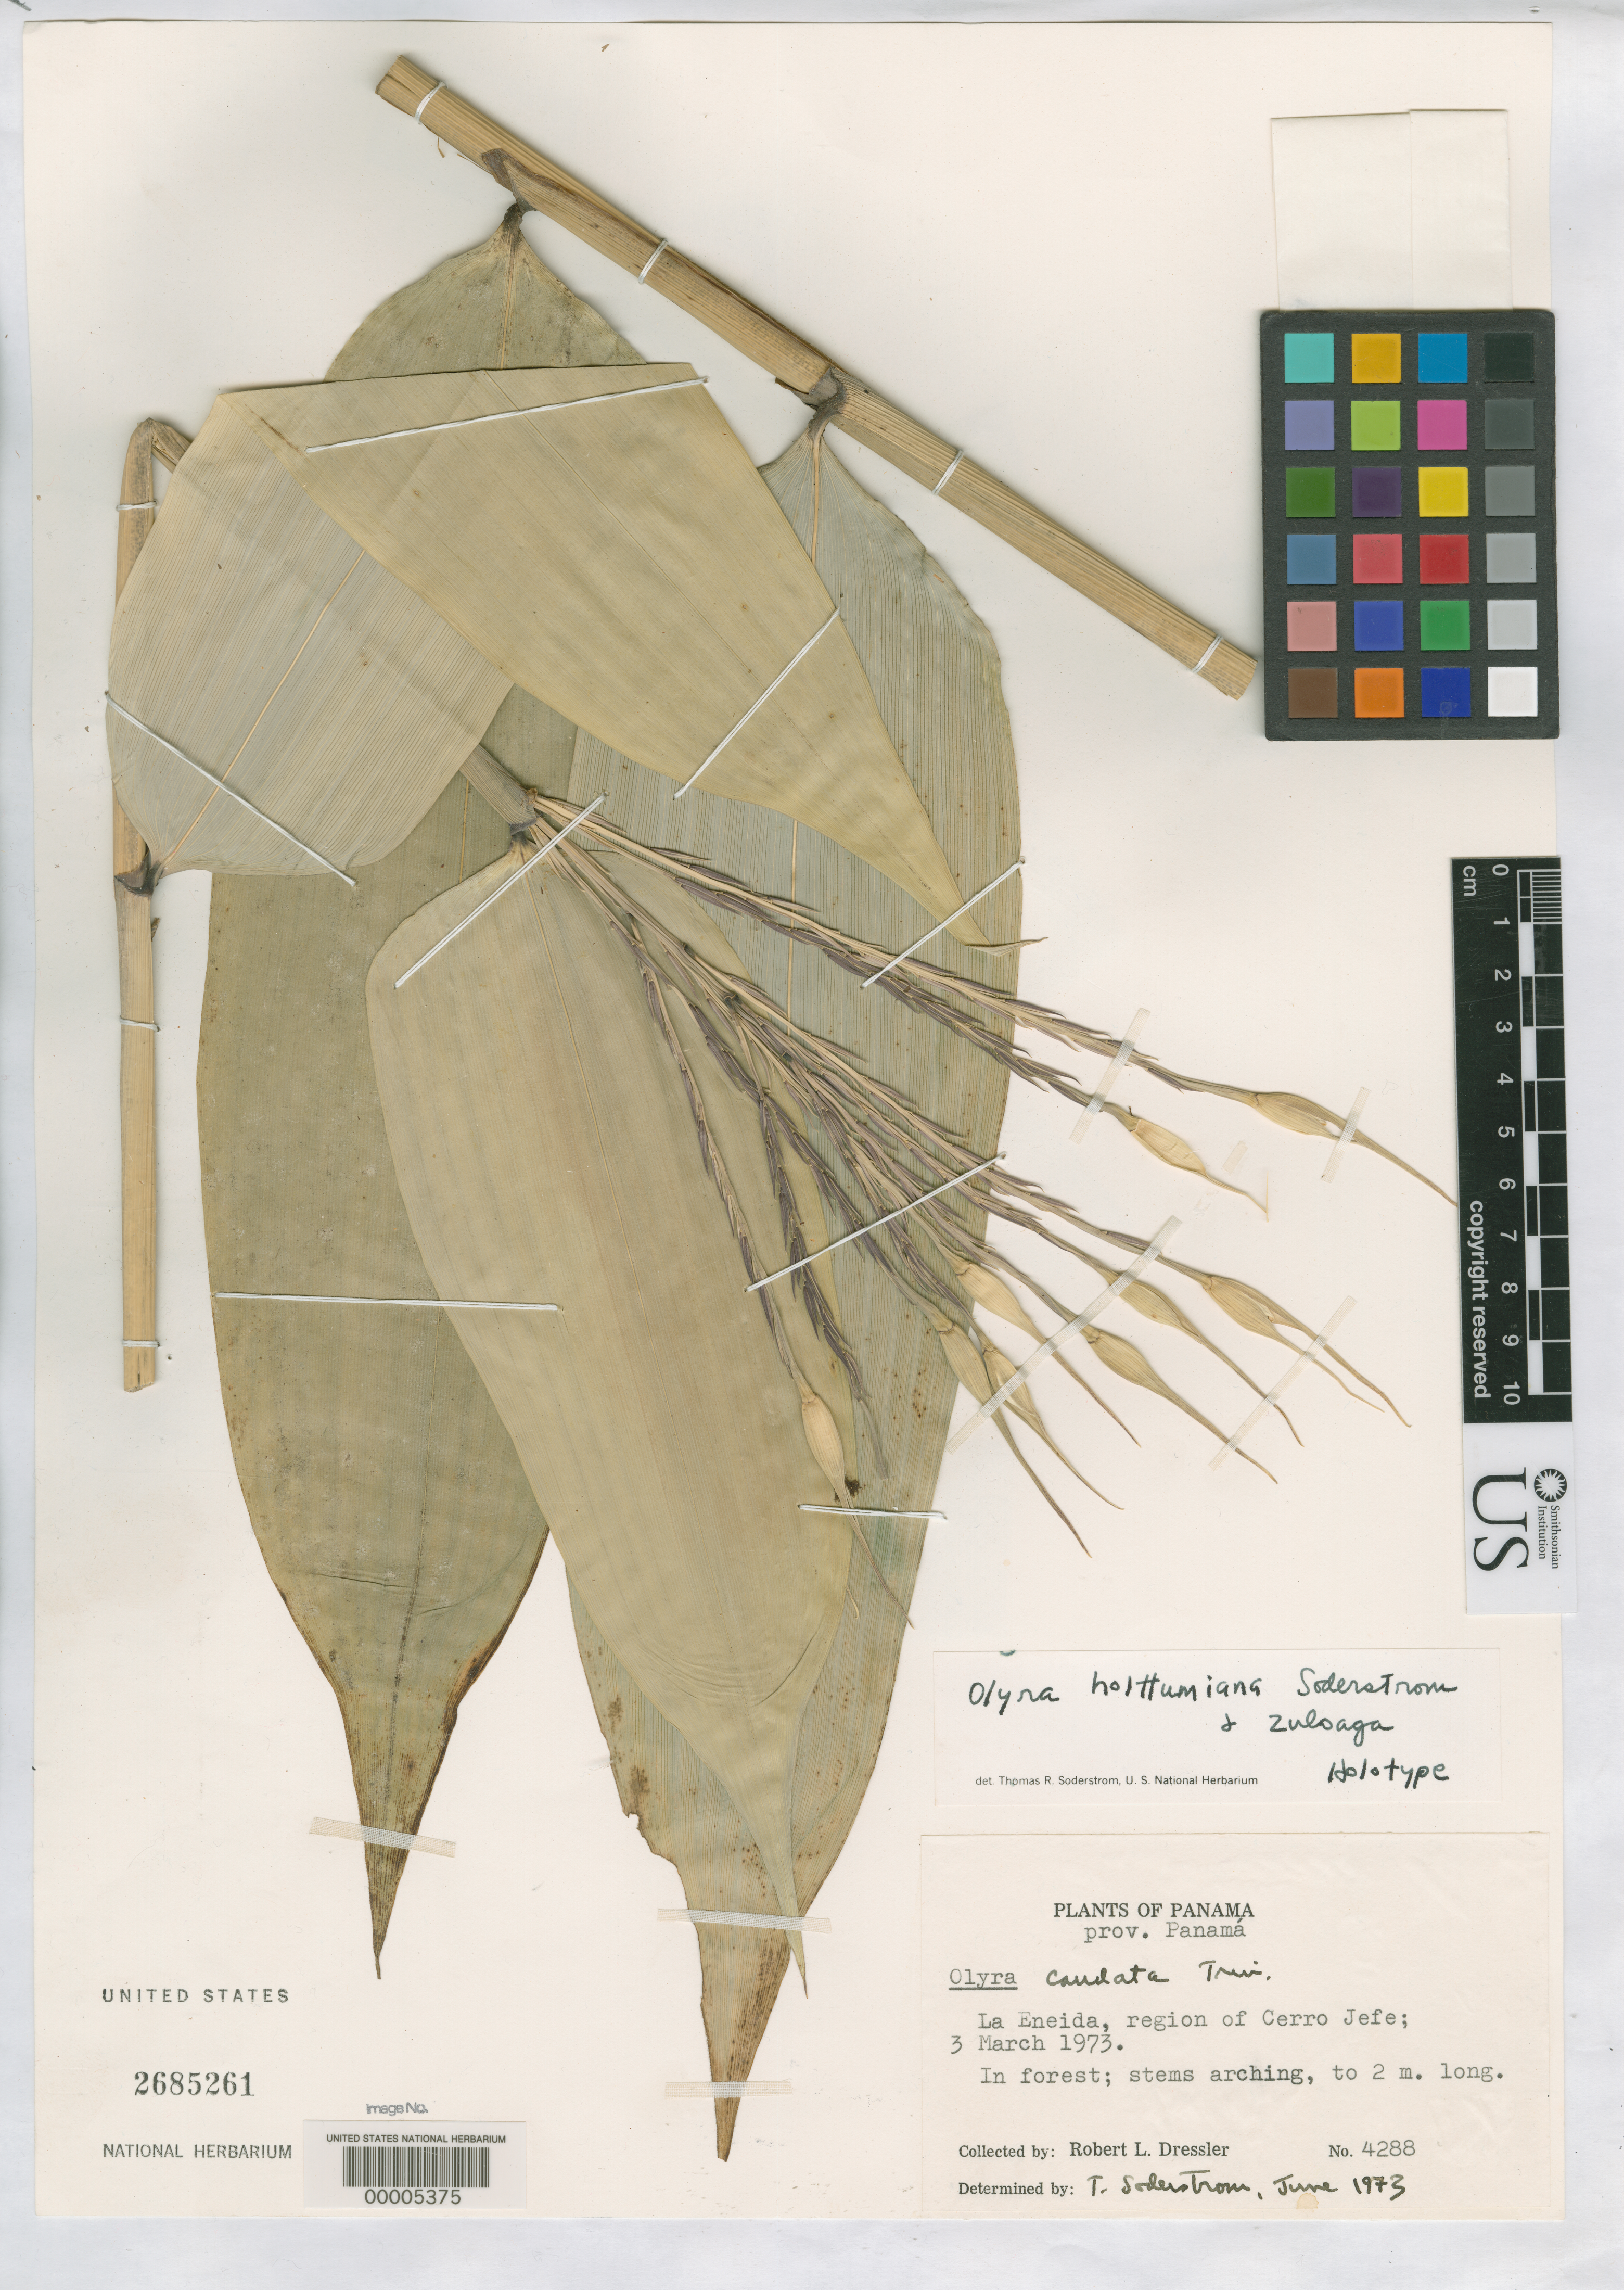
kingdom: Plantae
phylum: Tracheophyta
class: Liliopsida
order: Poales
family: Poaceae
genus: Olyra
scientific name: Olyra holttumiana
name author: Soderstr. & Zuloaga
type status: Holotype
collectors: R. Dressler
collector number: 4288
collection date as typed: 03 Mar 1973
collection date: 1973-03-03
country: Panama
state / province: Panamá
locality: La Eneida, region of Cerro Jefe.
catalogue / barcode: US 2685261